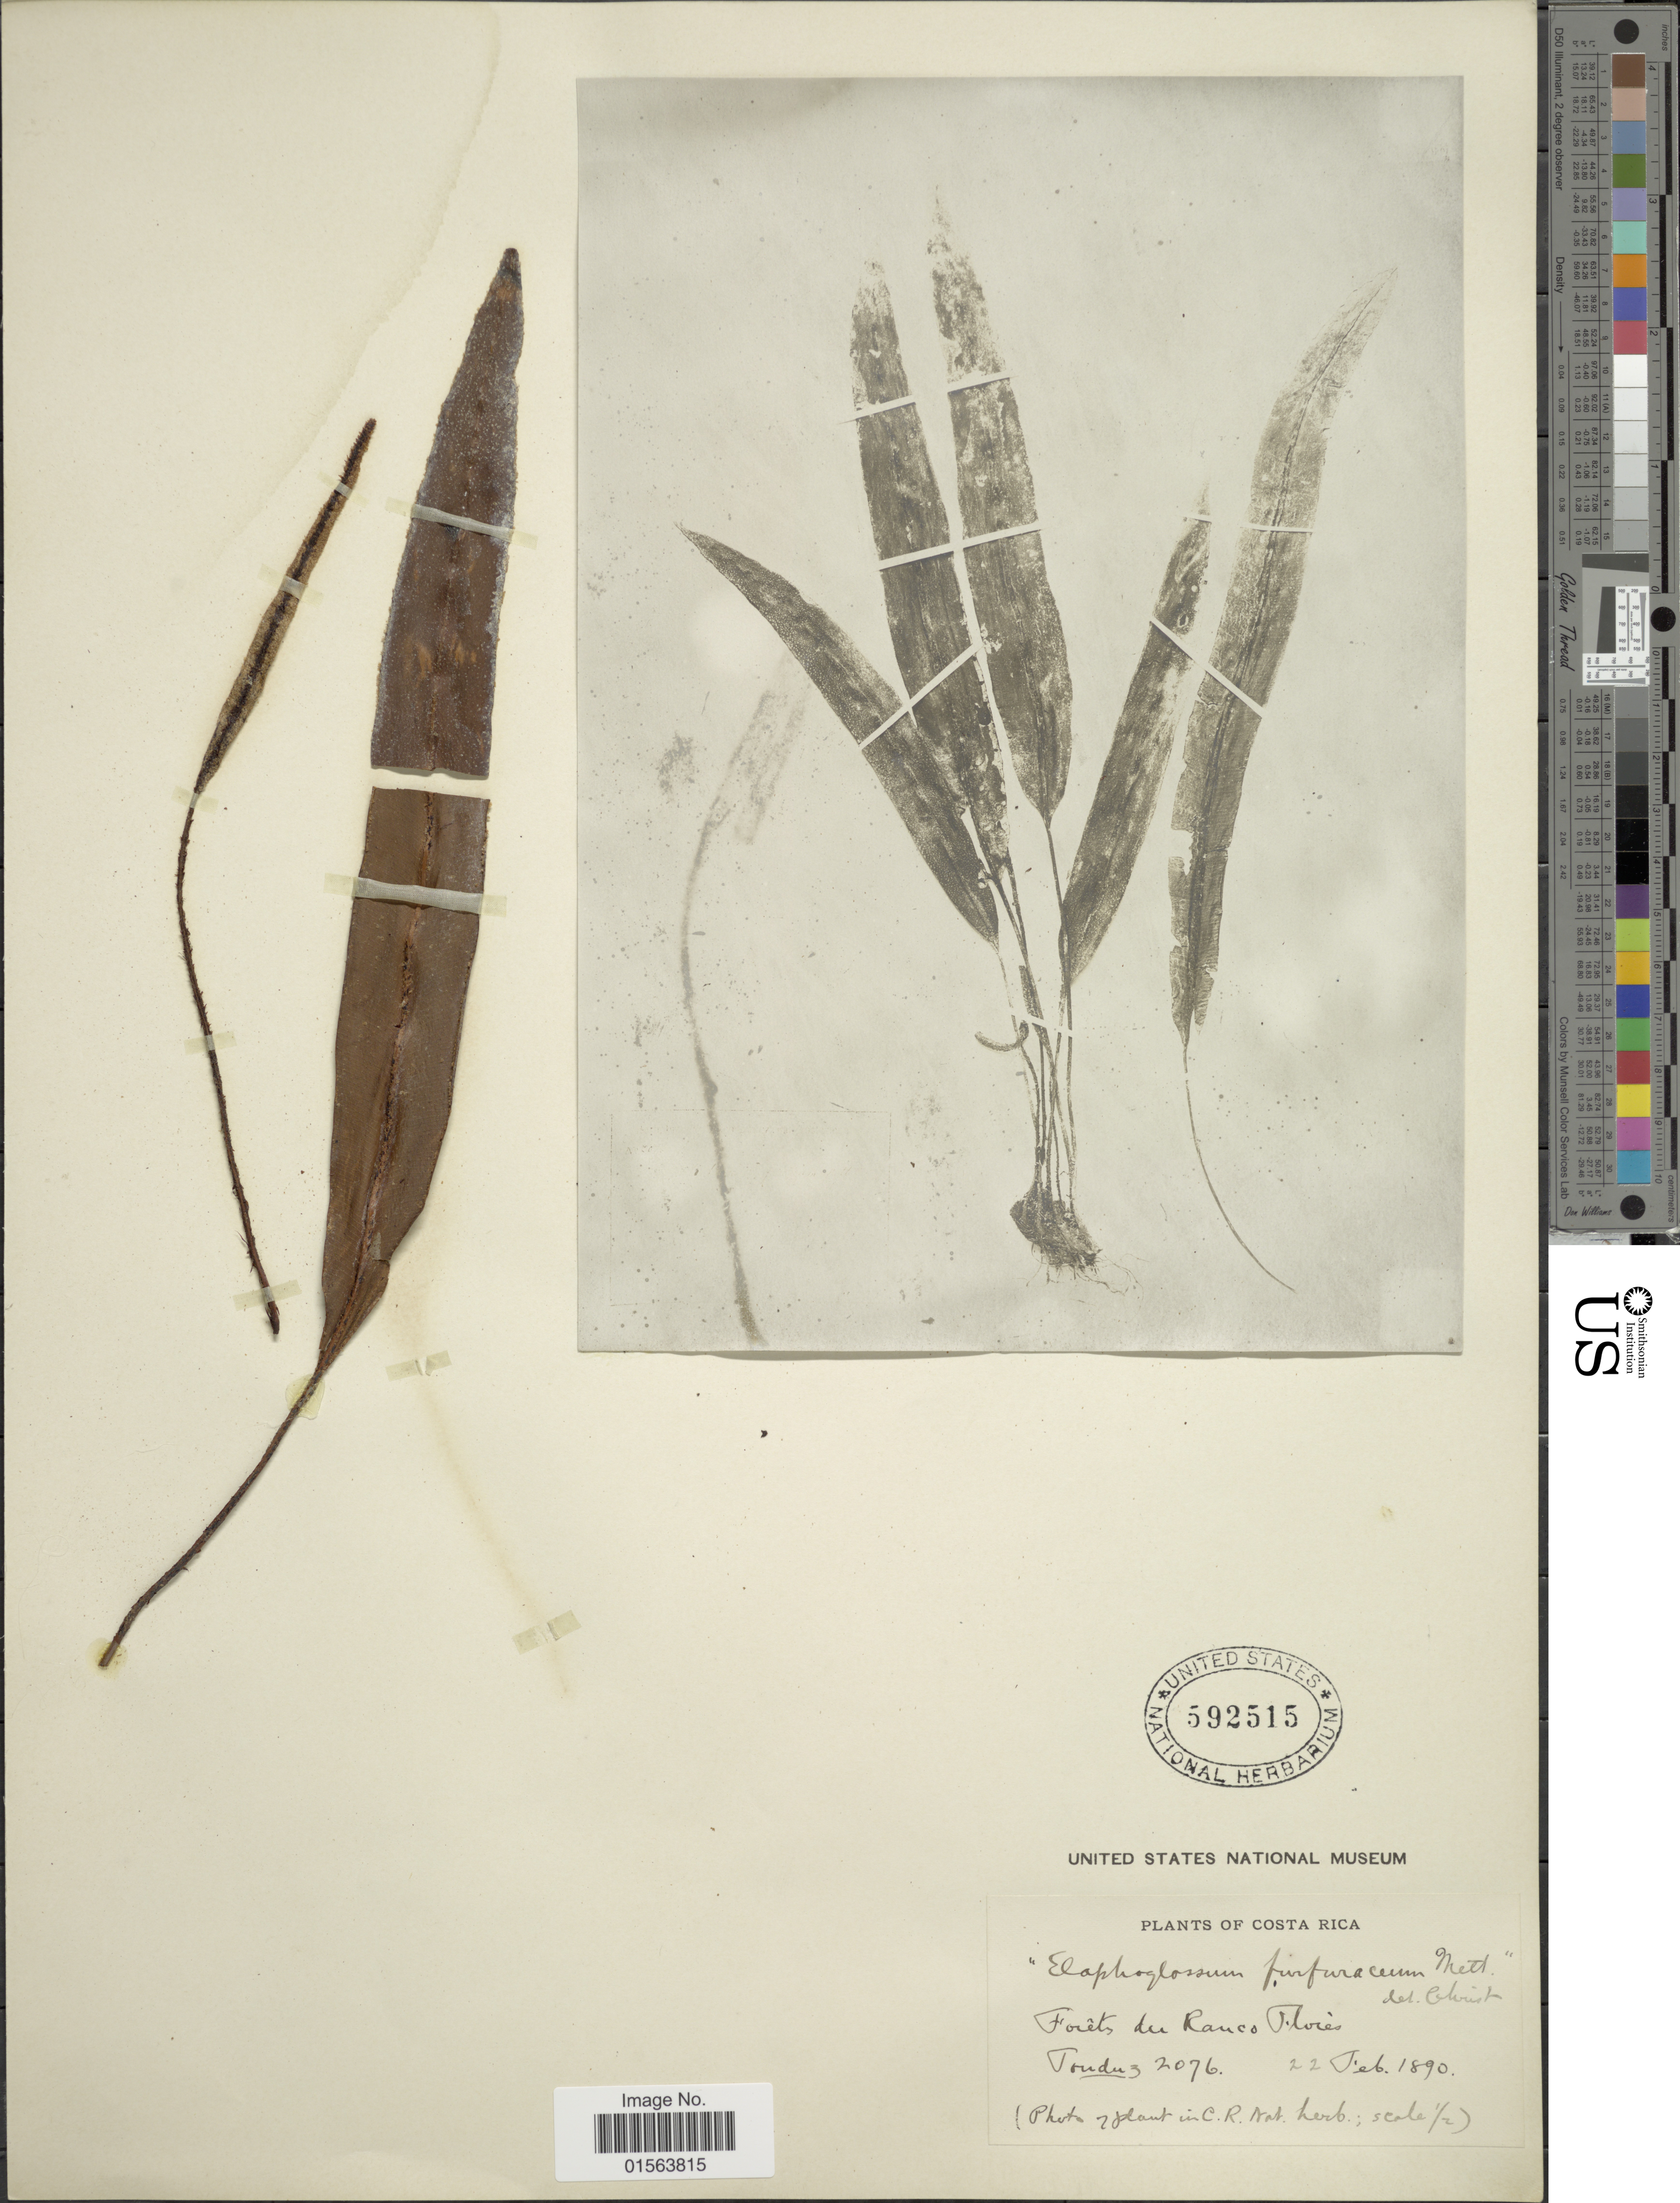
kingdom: Plantae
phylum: Tracheophyta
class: Polypodiopsida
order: Polypodiales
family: Dryopteridaceae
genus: Elaphoglossum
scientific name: Elaphoglossum furfuraceum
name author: (Mett. ex Kuhn) Christ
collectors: A. Tonduz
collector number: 2076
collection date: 1890-02-22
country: Costa Rica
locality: Forets du Rancho Flores.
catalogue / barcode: US 592515